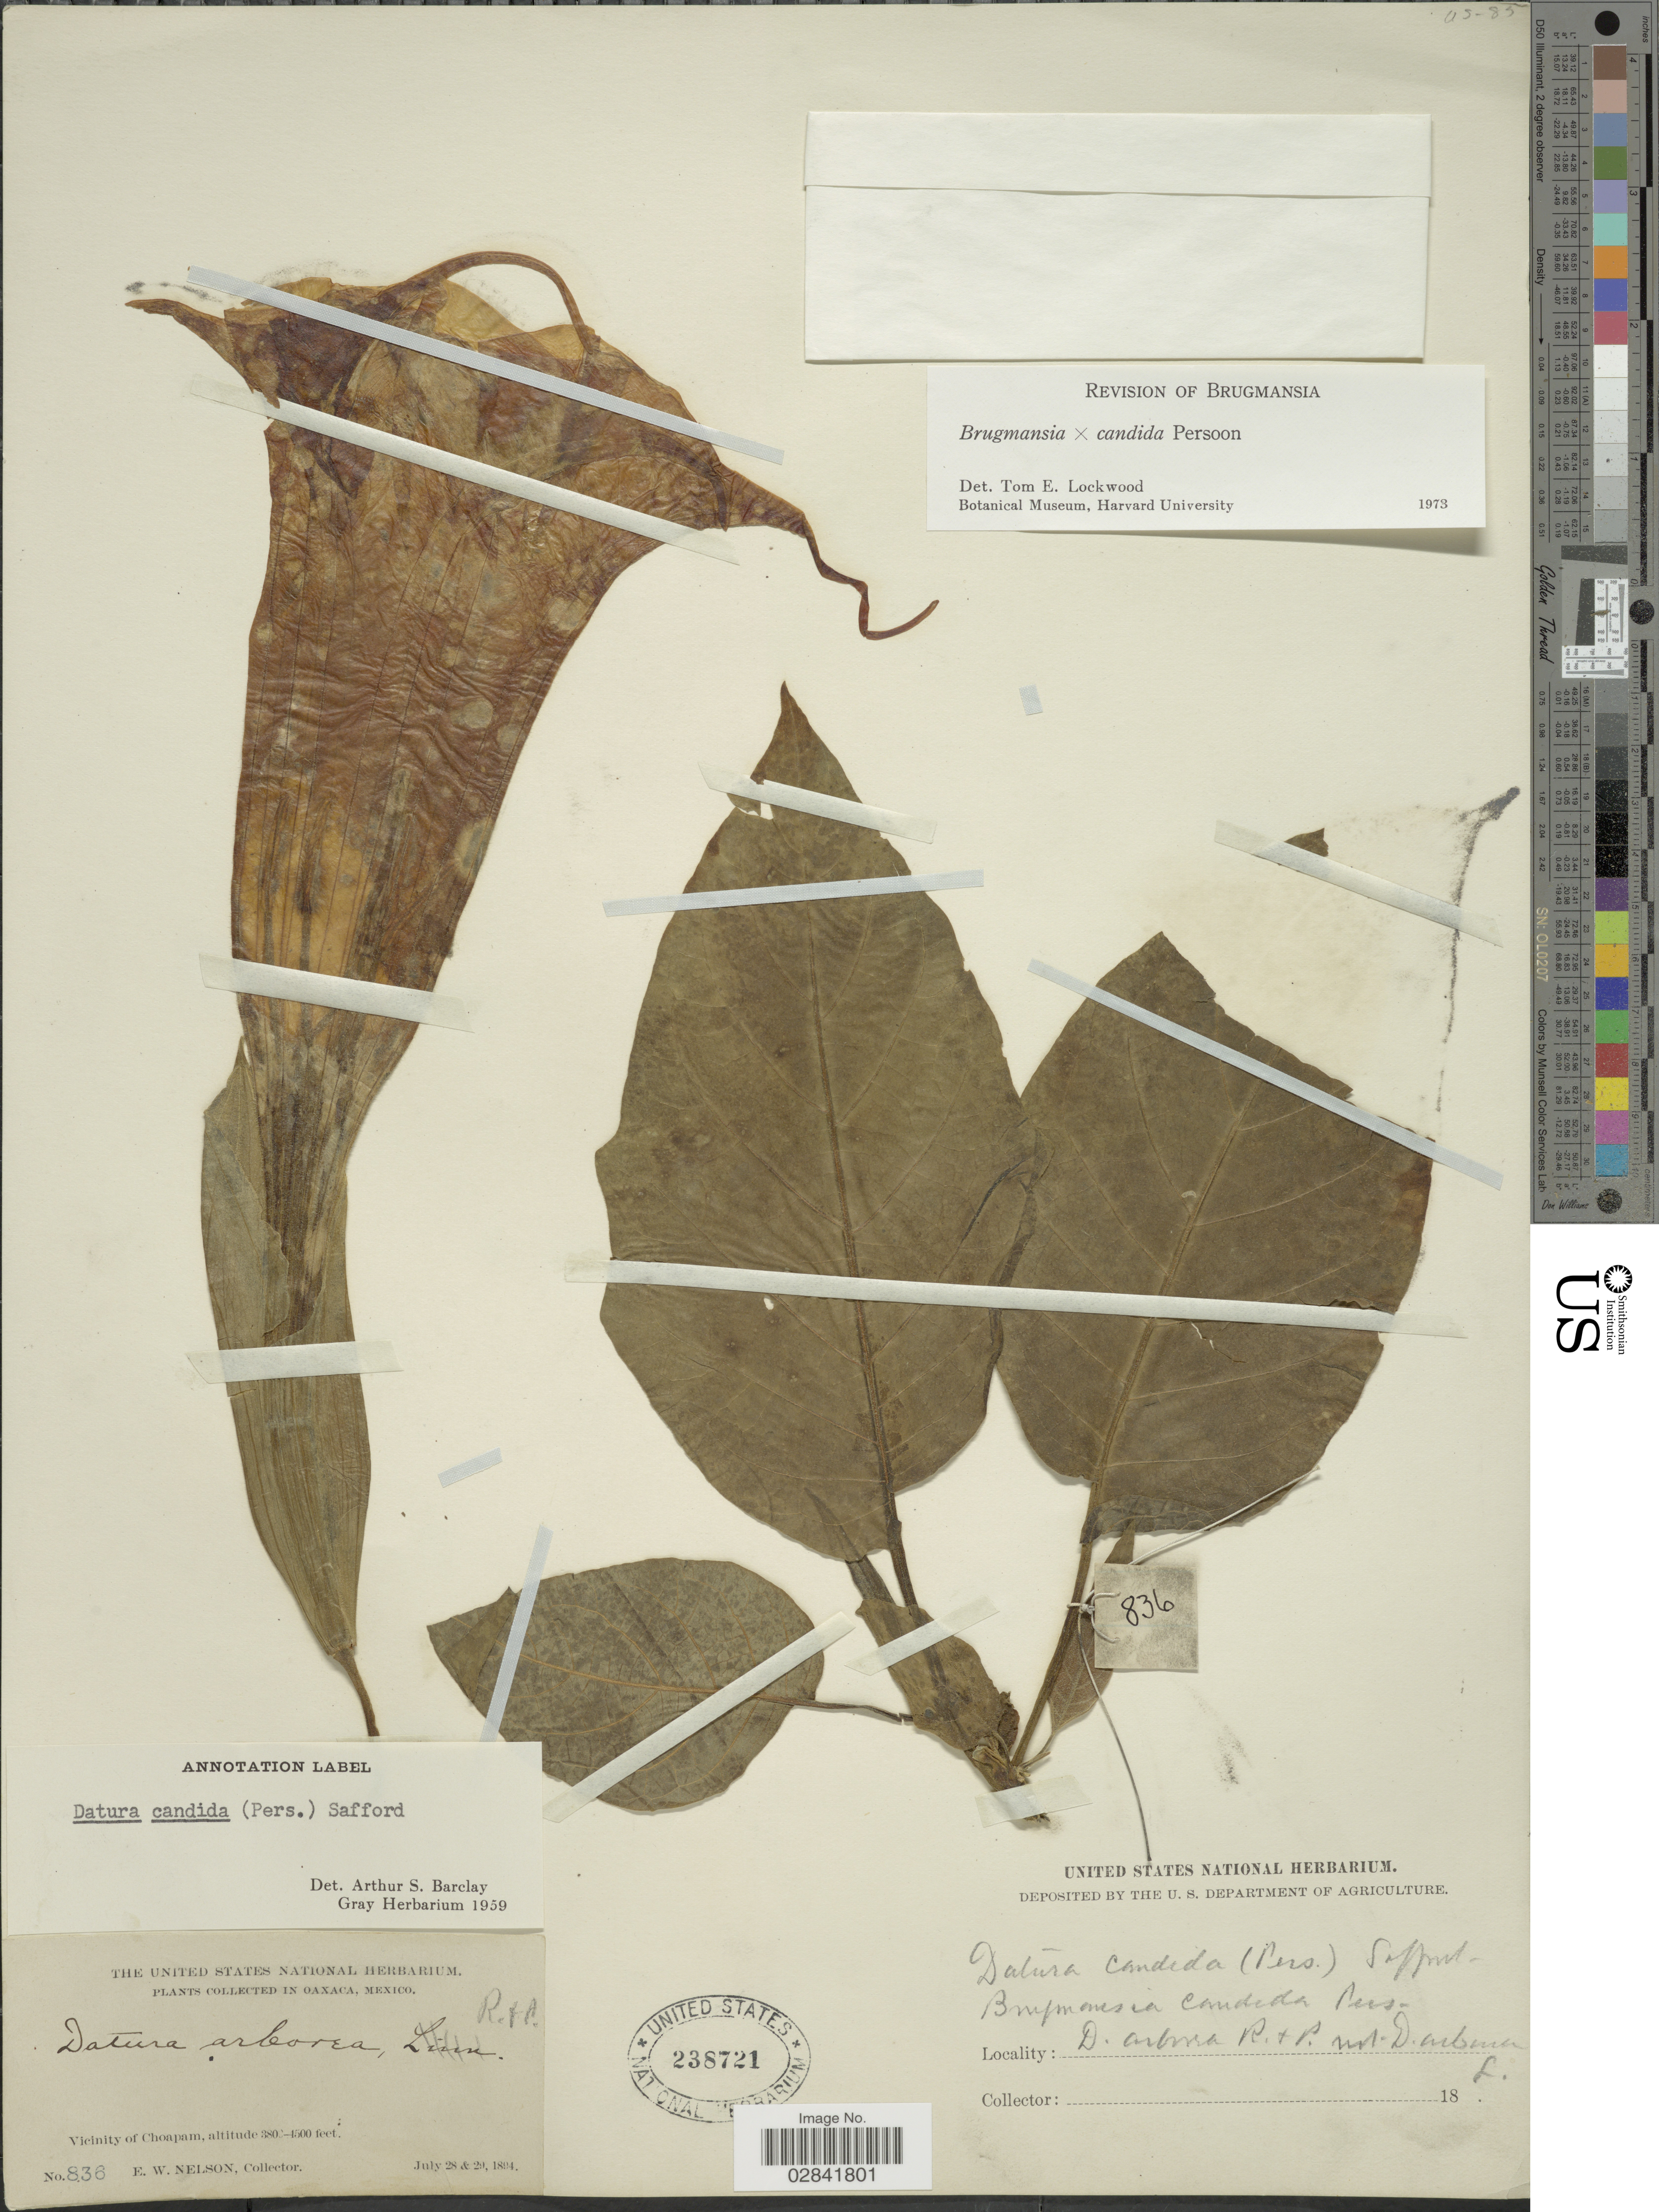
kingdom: Plantae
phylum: Tracheophyta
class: Magnoliopsida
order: Solanales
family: Solanaceae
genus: Brugmansia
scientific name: Brugmansia x candida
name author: Pers.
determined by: Lockwood, T. E.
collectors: E. W. Nelson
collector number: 836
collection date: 1894-07-28/1894-07-29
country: Mexico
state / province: Oaxaca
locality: Vicinity of Choapam.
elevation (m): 116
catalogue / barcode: US 238721